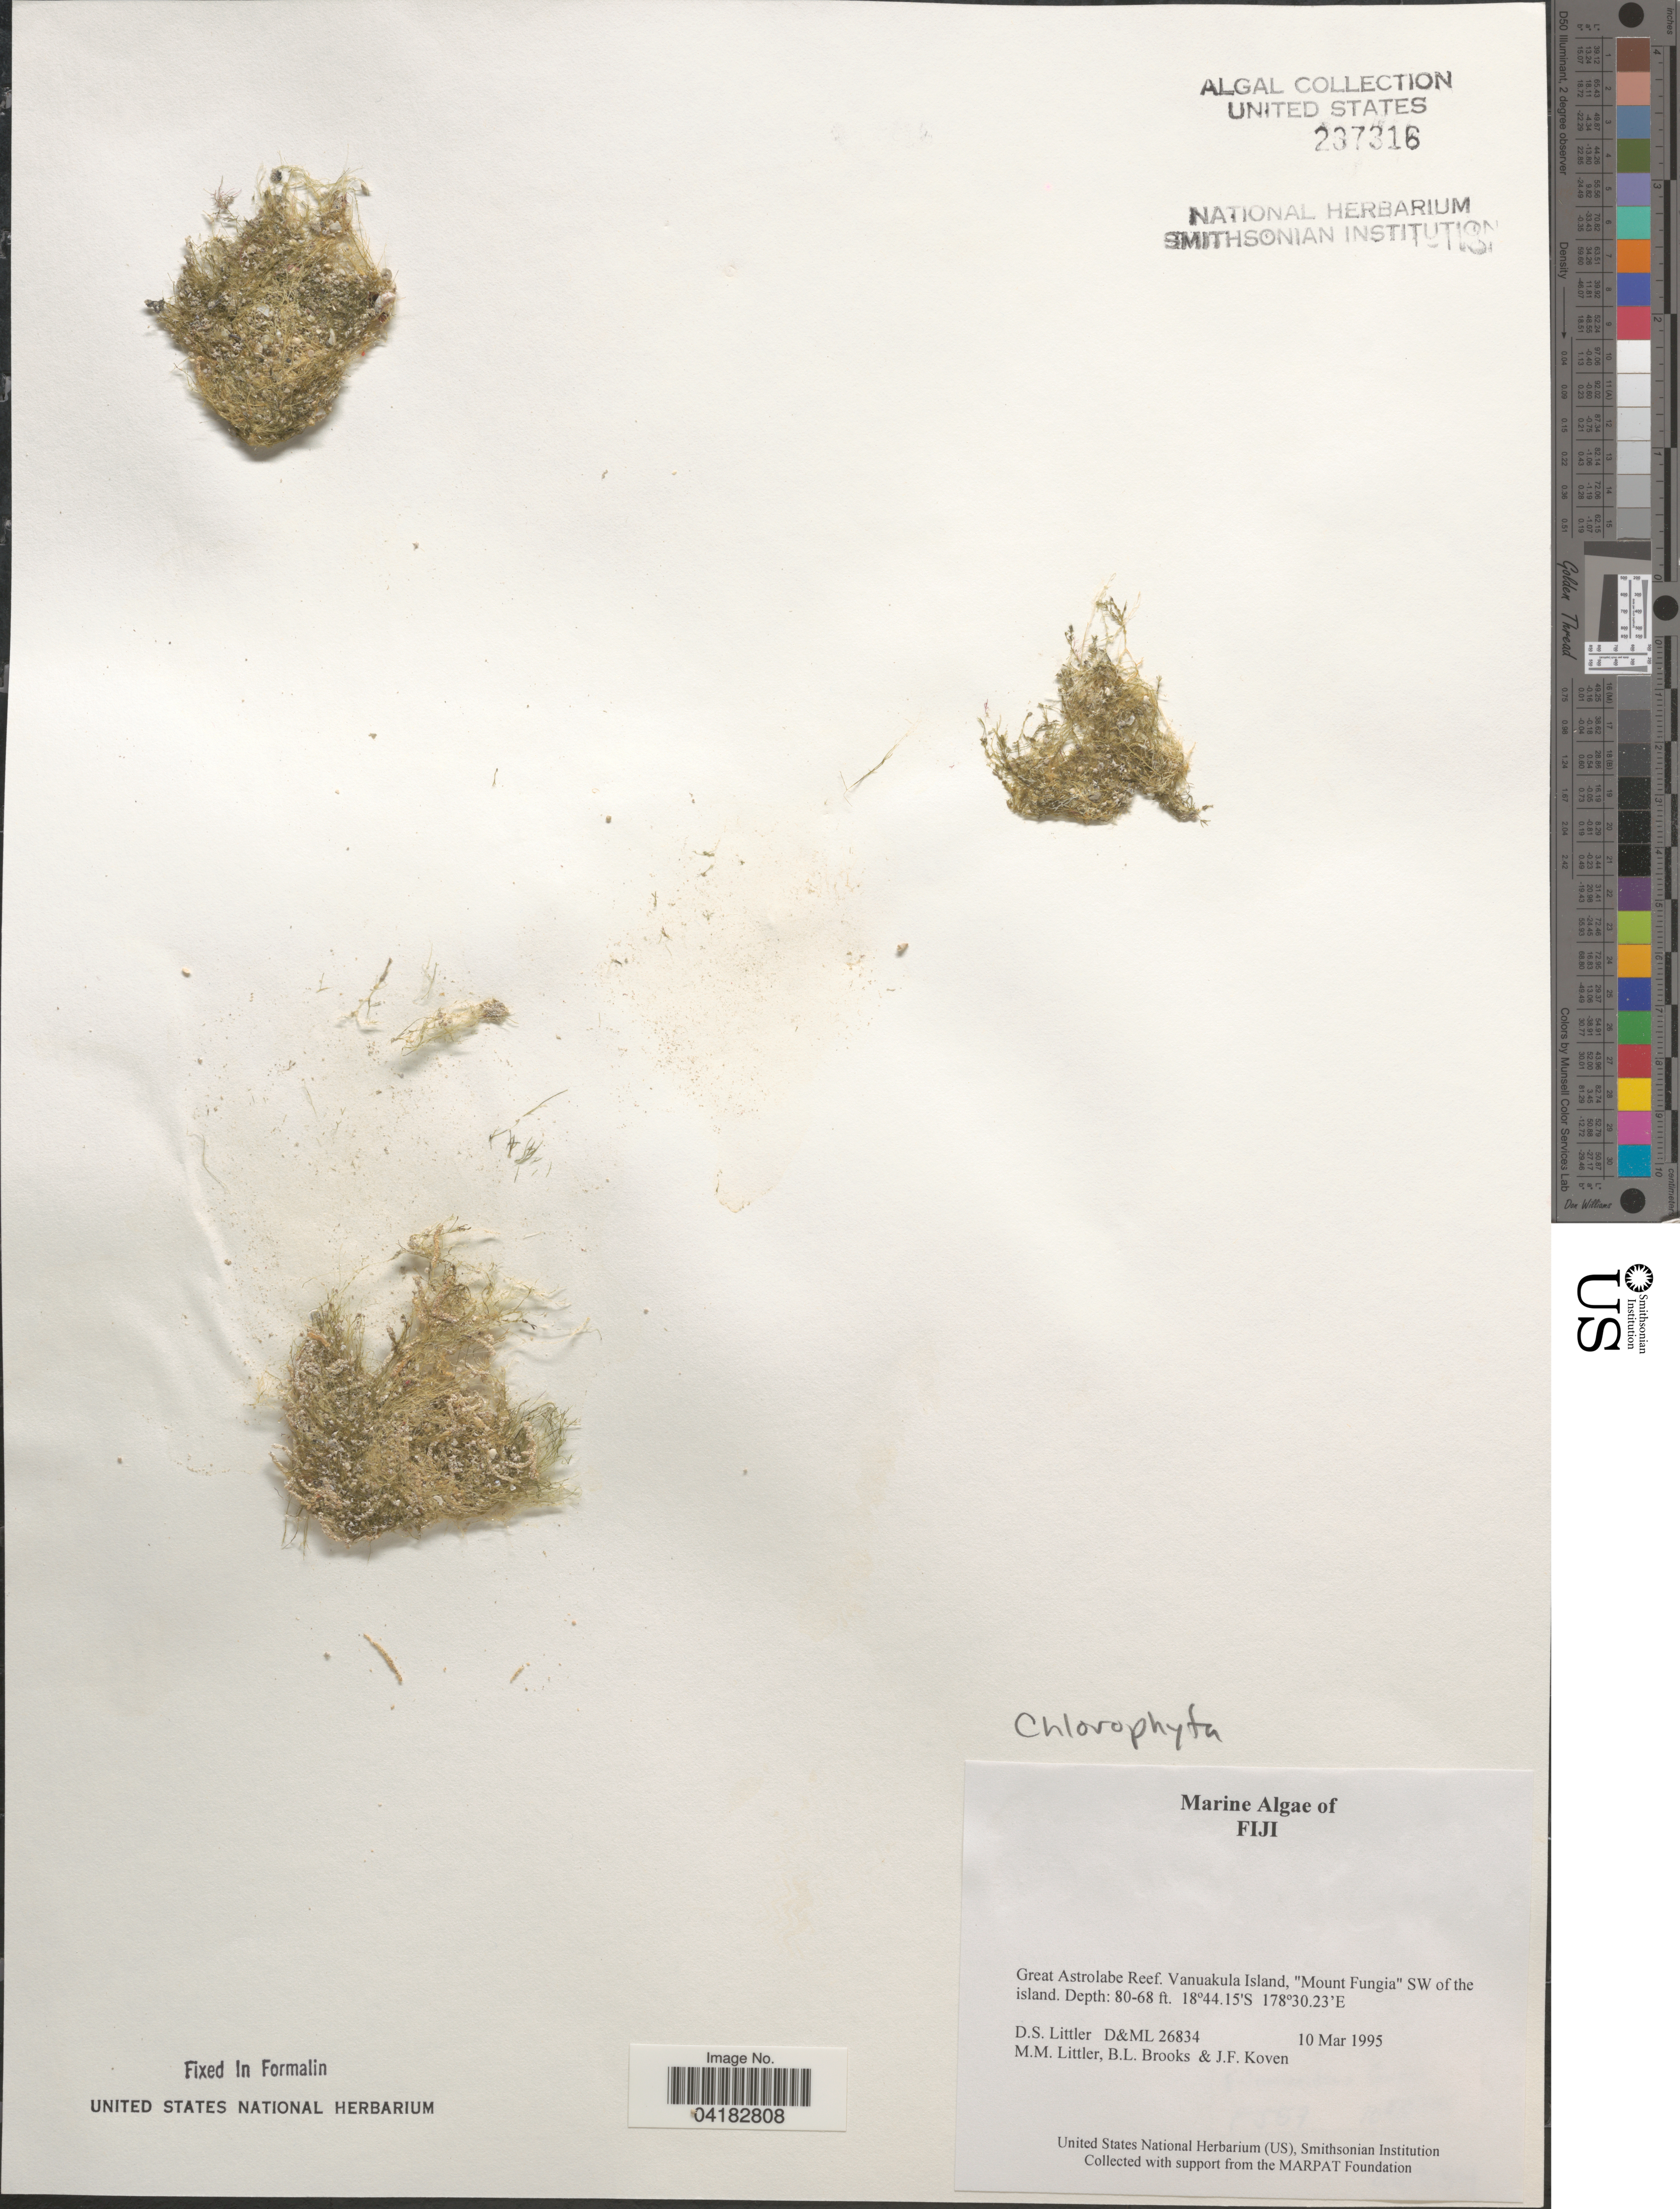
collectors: D. S. Littler, B. Brooks & J. Koven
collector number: D&ML26834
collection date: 1995-03-10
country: Fiji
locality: Great Astrolabe Reef. Vanuakula Island, "Mount Fungia" SW of the island.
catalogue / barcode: US 237316